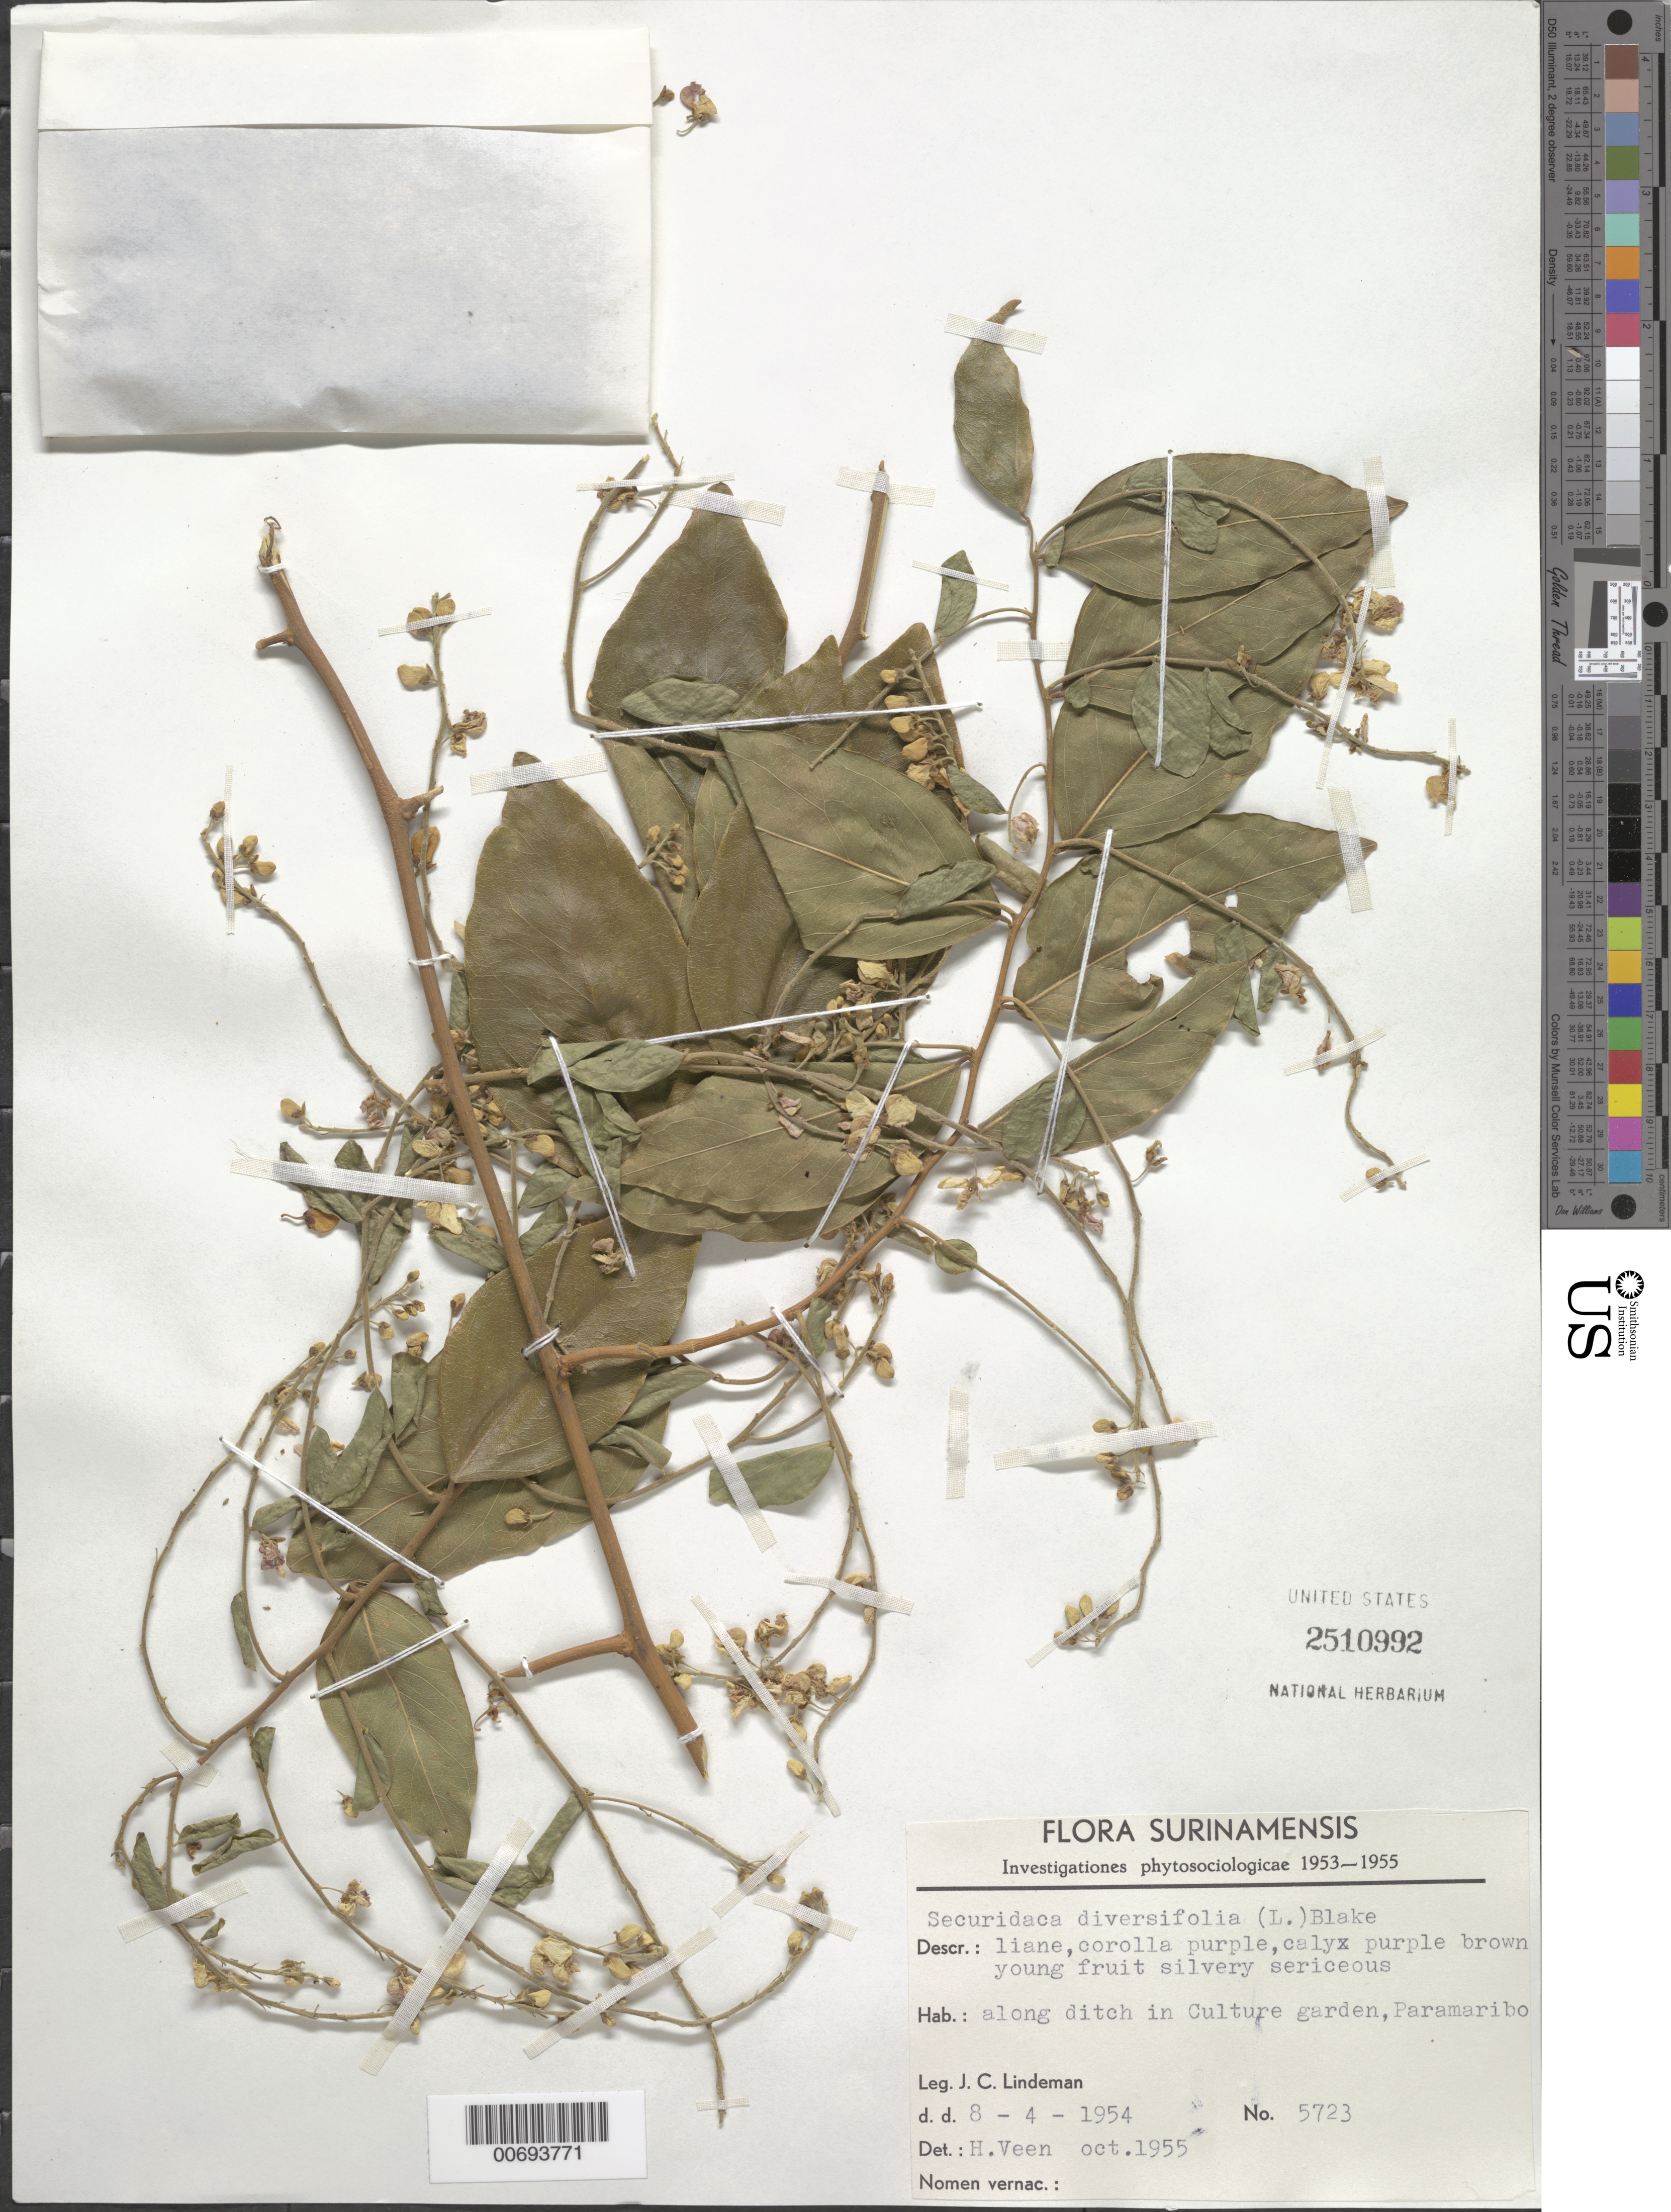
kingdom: Plantae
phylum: Tracheophyta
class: Magnoliopsida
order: Fabales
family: Polygalaceae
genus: Securidaca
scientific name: Securidaca diversifolia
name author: (L.) S.F. Blake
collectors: J. C. Lindeman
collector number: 5723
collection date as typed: Oct-55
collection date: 1955-10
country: Suriname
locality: Paramaribo, Culture Garden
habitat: Ditch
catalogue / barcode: US 2510992